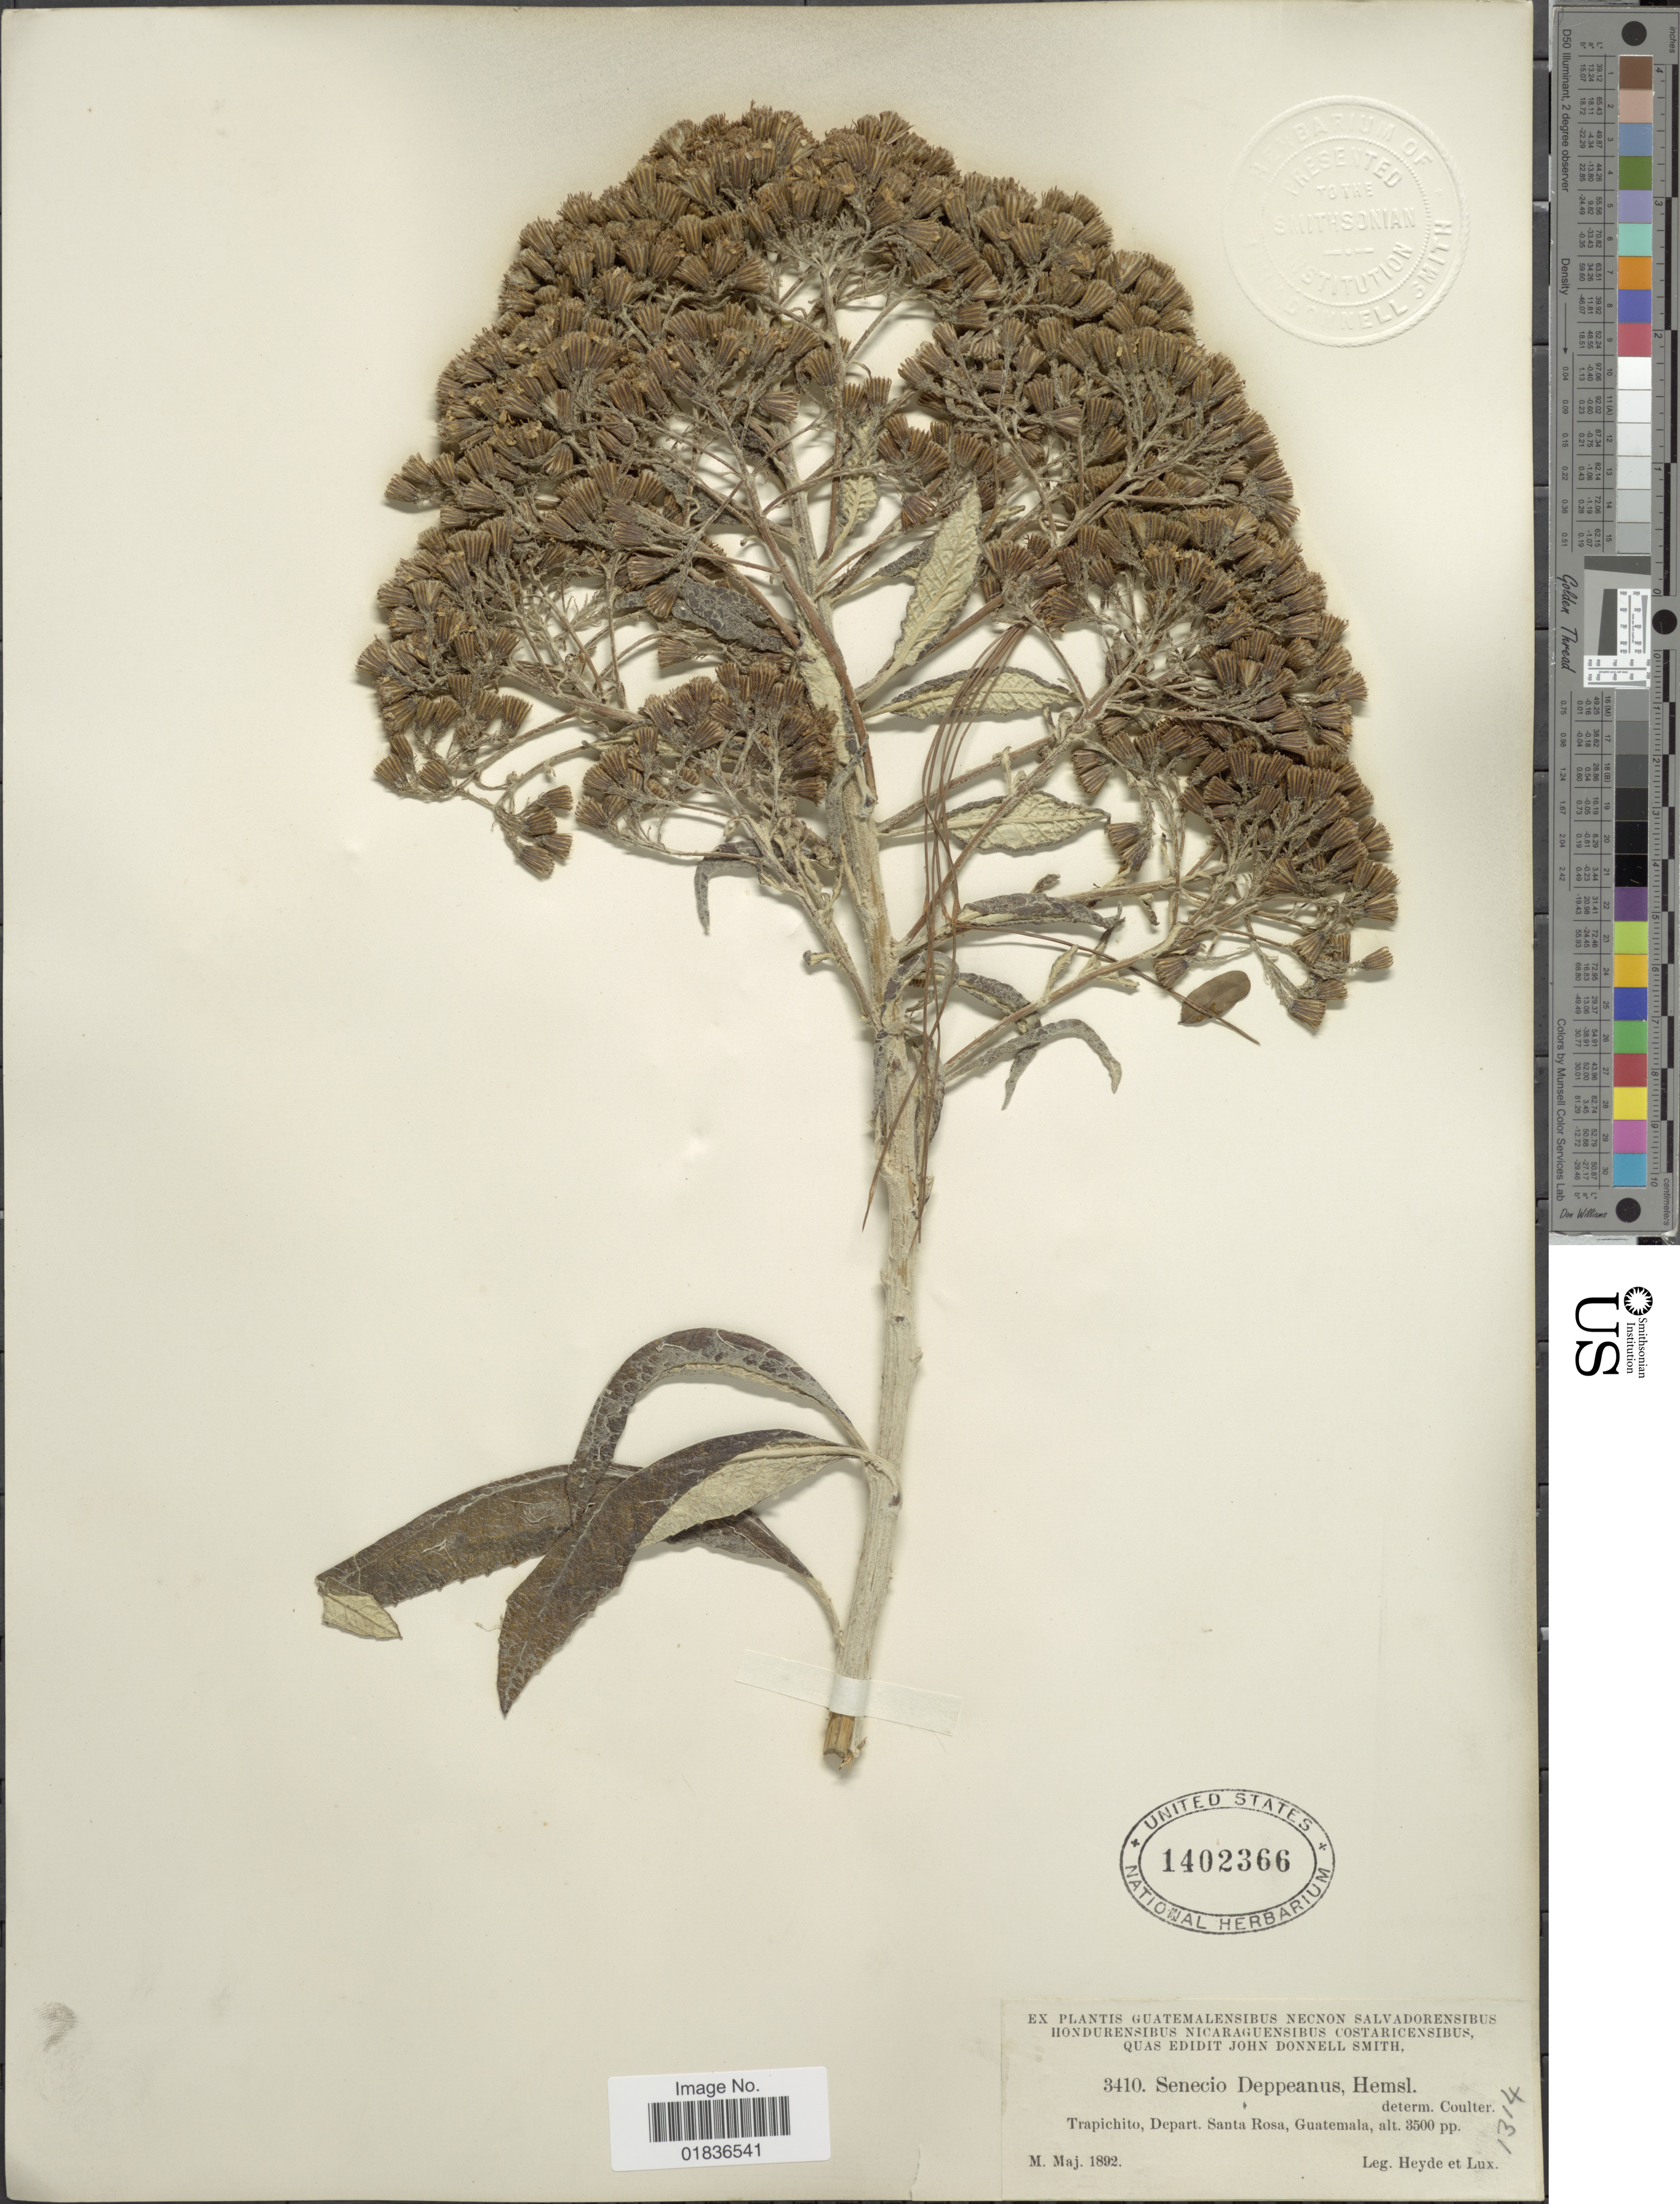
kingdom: Plantae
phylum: Tracheophyta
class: Magnoliopsida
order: Asterales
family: Asteraceae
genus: Senecio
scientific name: Senecio deppeanus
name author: Hemsl.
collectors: E. T. Heyde & E. Lux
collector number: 3410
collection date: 1892-05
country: Guatemala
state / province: Santa Rosa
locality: Trapichito.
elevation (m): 1067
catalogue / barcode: US 1402366